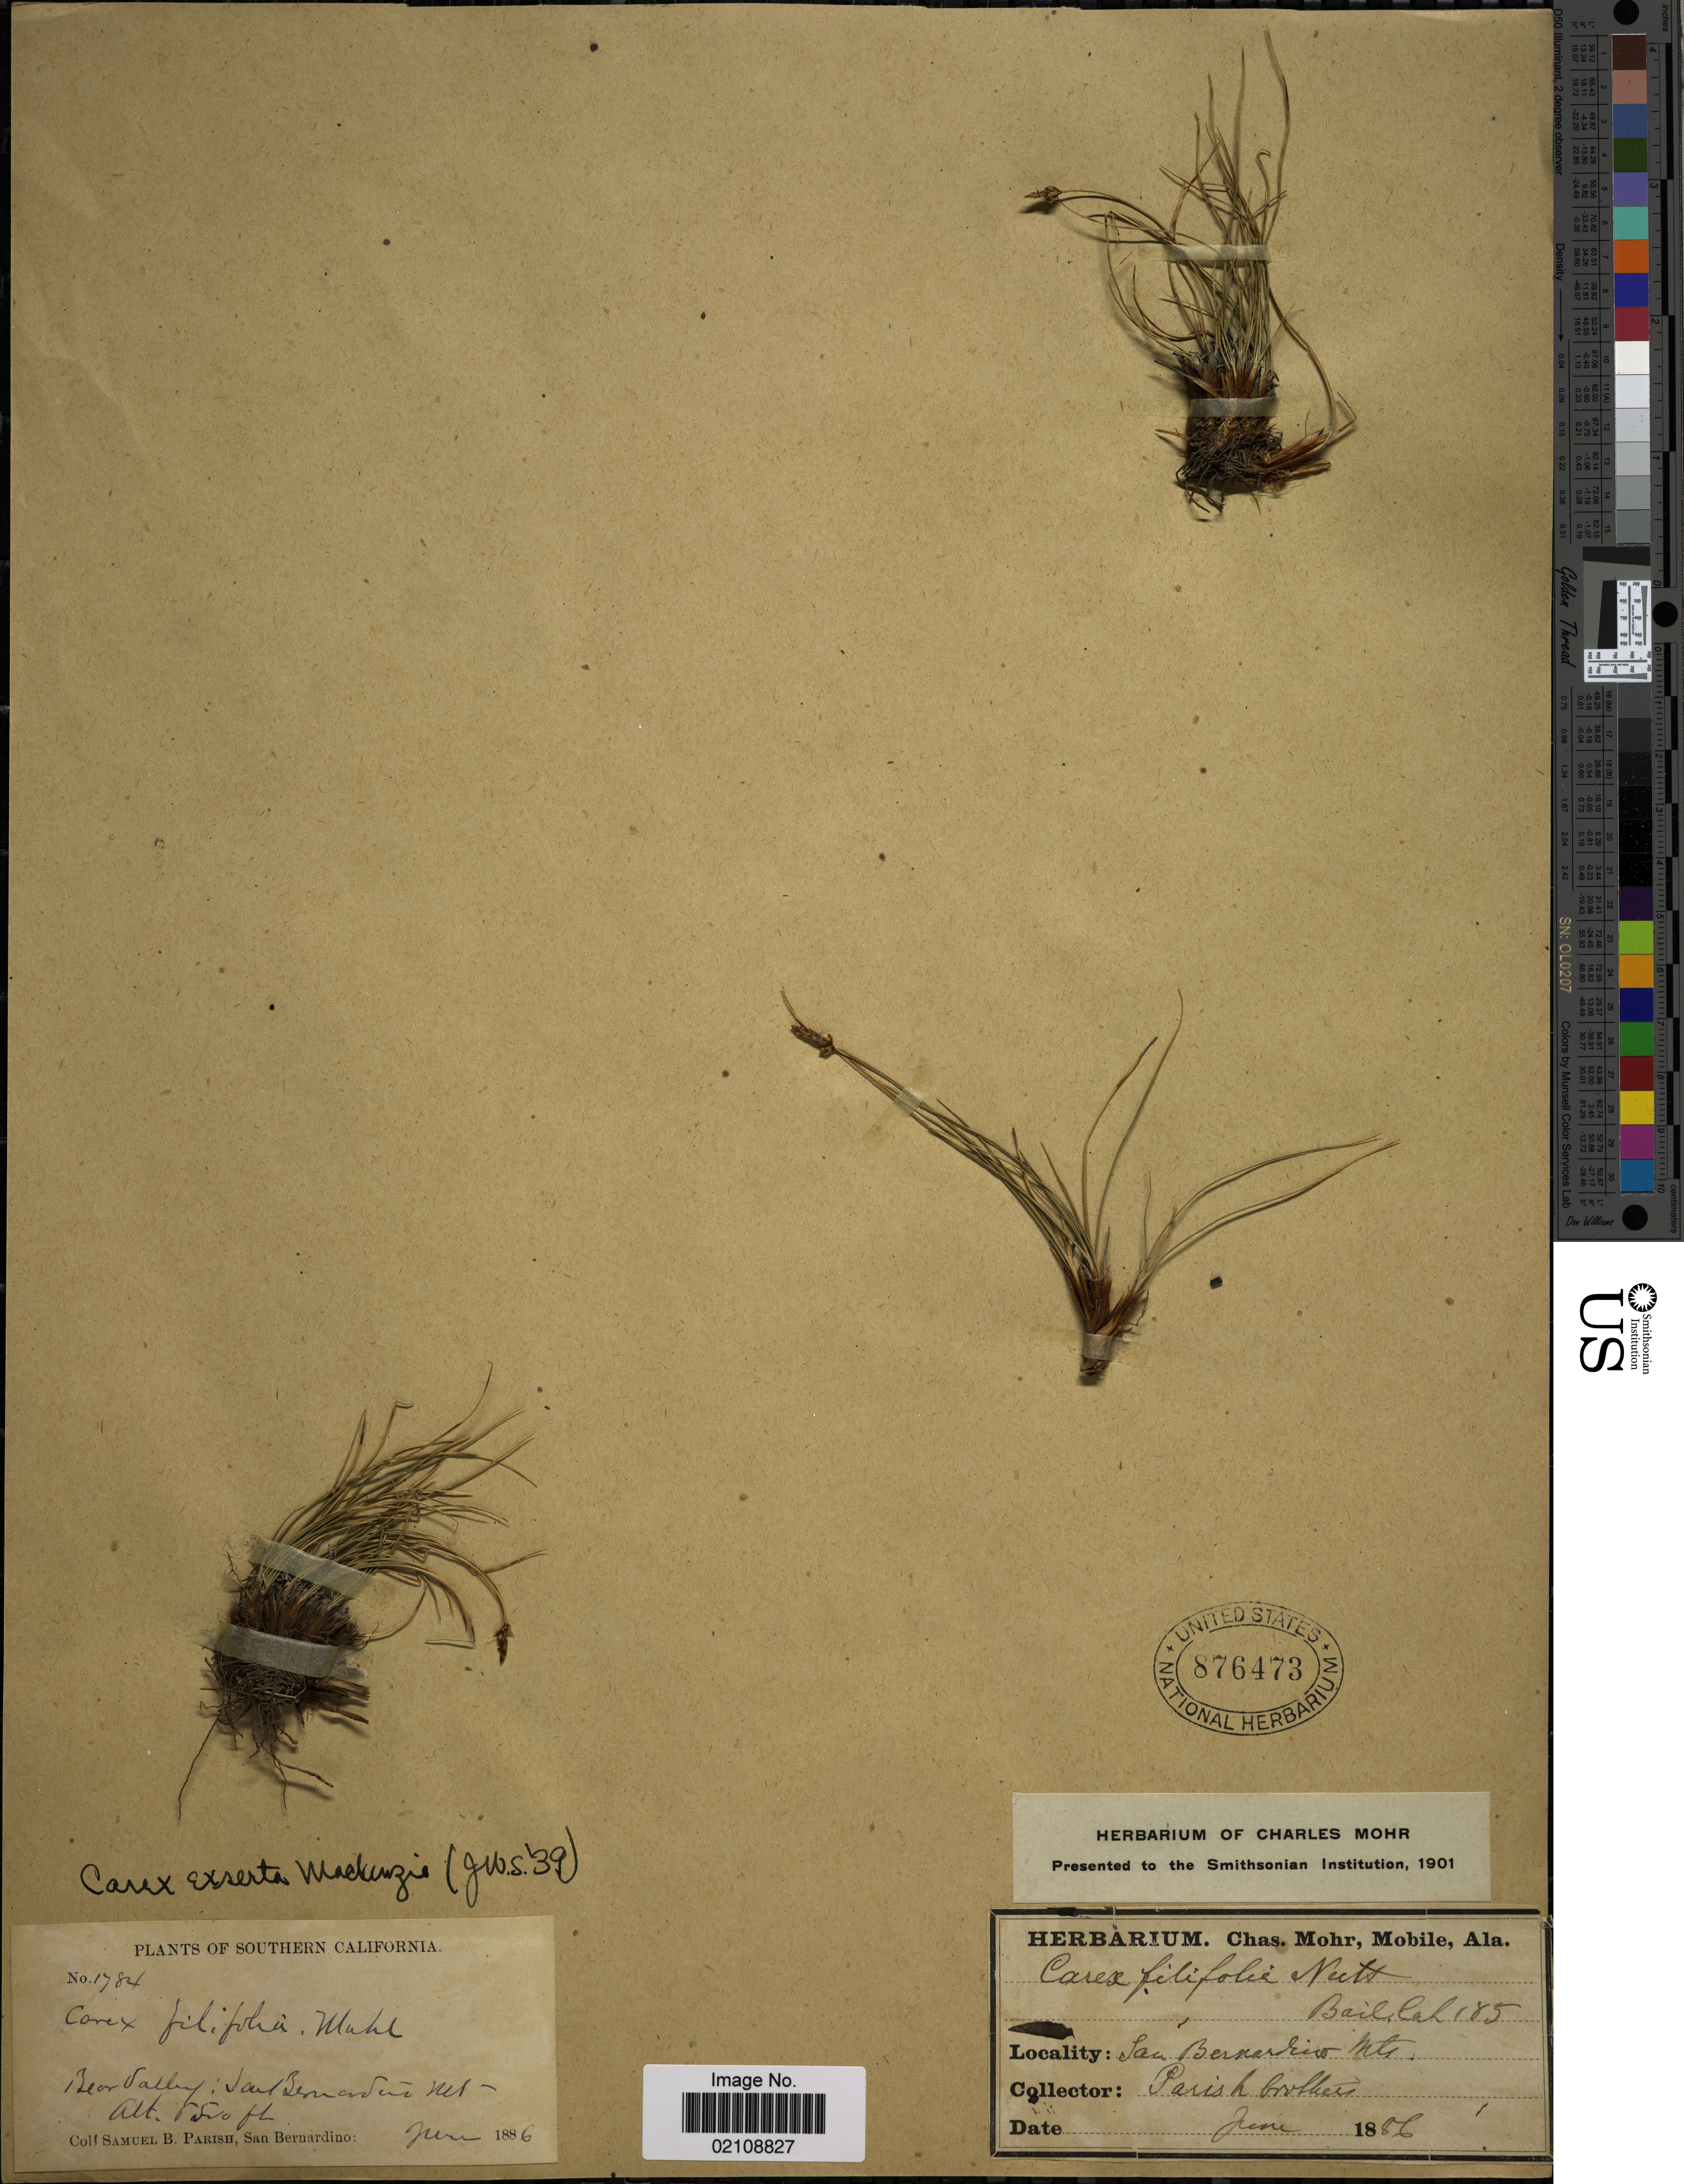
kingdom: Plantae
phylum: Tracheophyta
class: Liliopsida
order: Poales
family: Cyperaceae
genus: Carex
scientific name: Carex filifolia var. erostrata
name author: Kük.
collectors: S. B. Parish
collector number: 1784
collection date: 1886-06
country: United States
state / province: California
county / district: San Bernardino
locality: Southern California, Bear Valley, San Bernardino Mts.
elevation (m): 1981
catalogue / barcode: US 876473